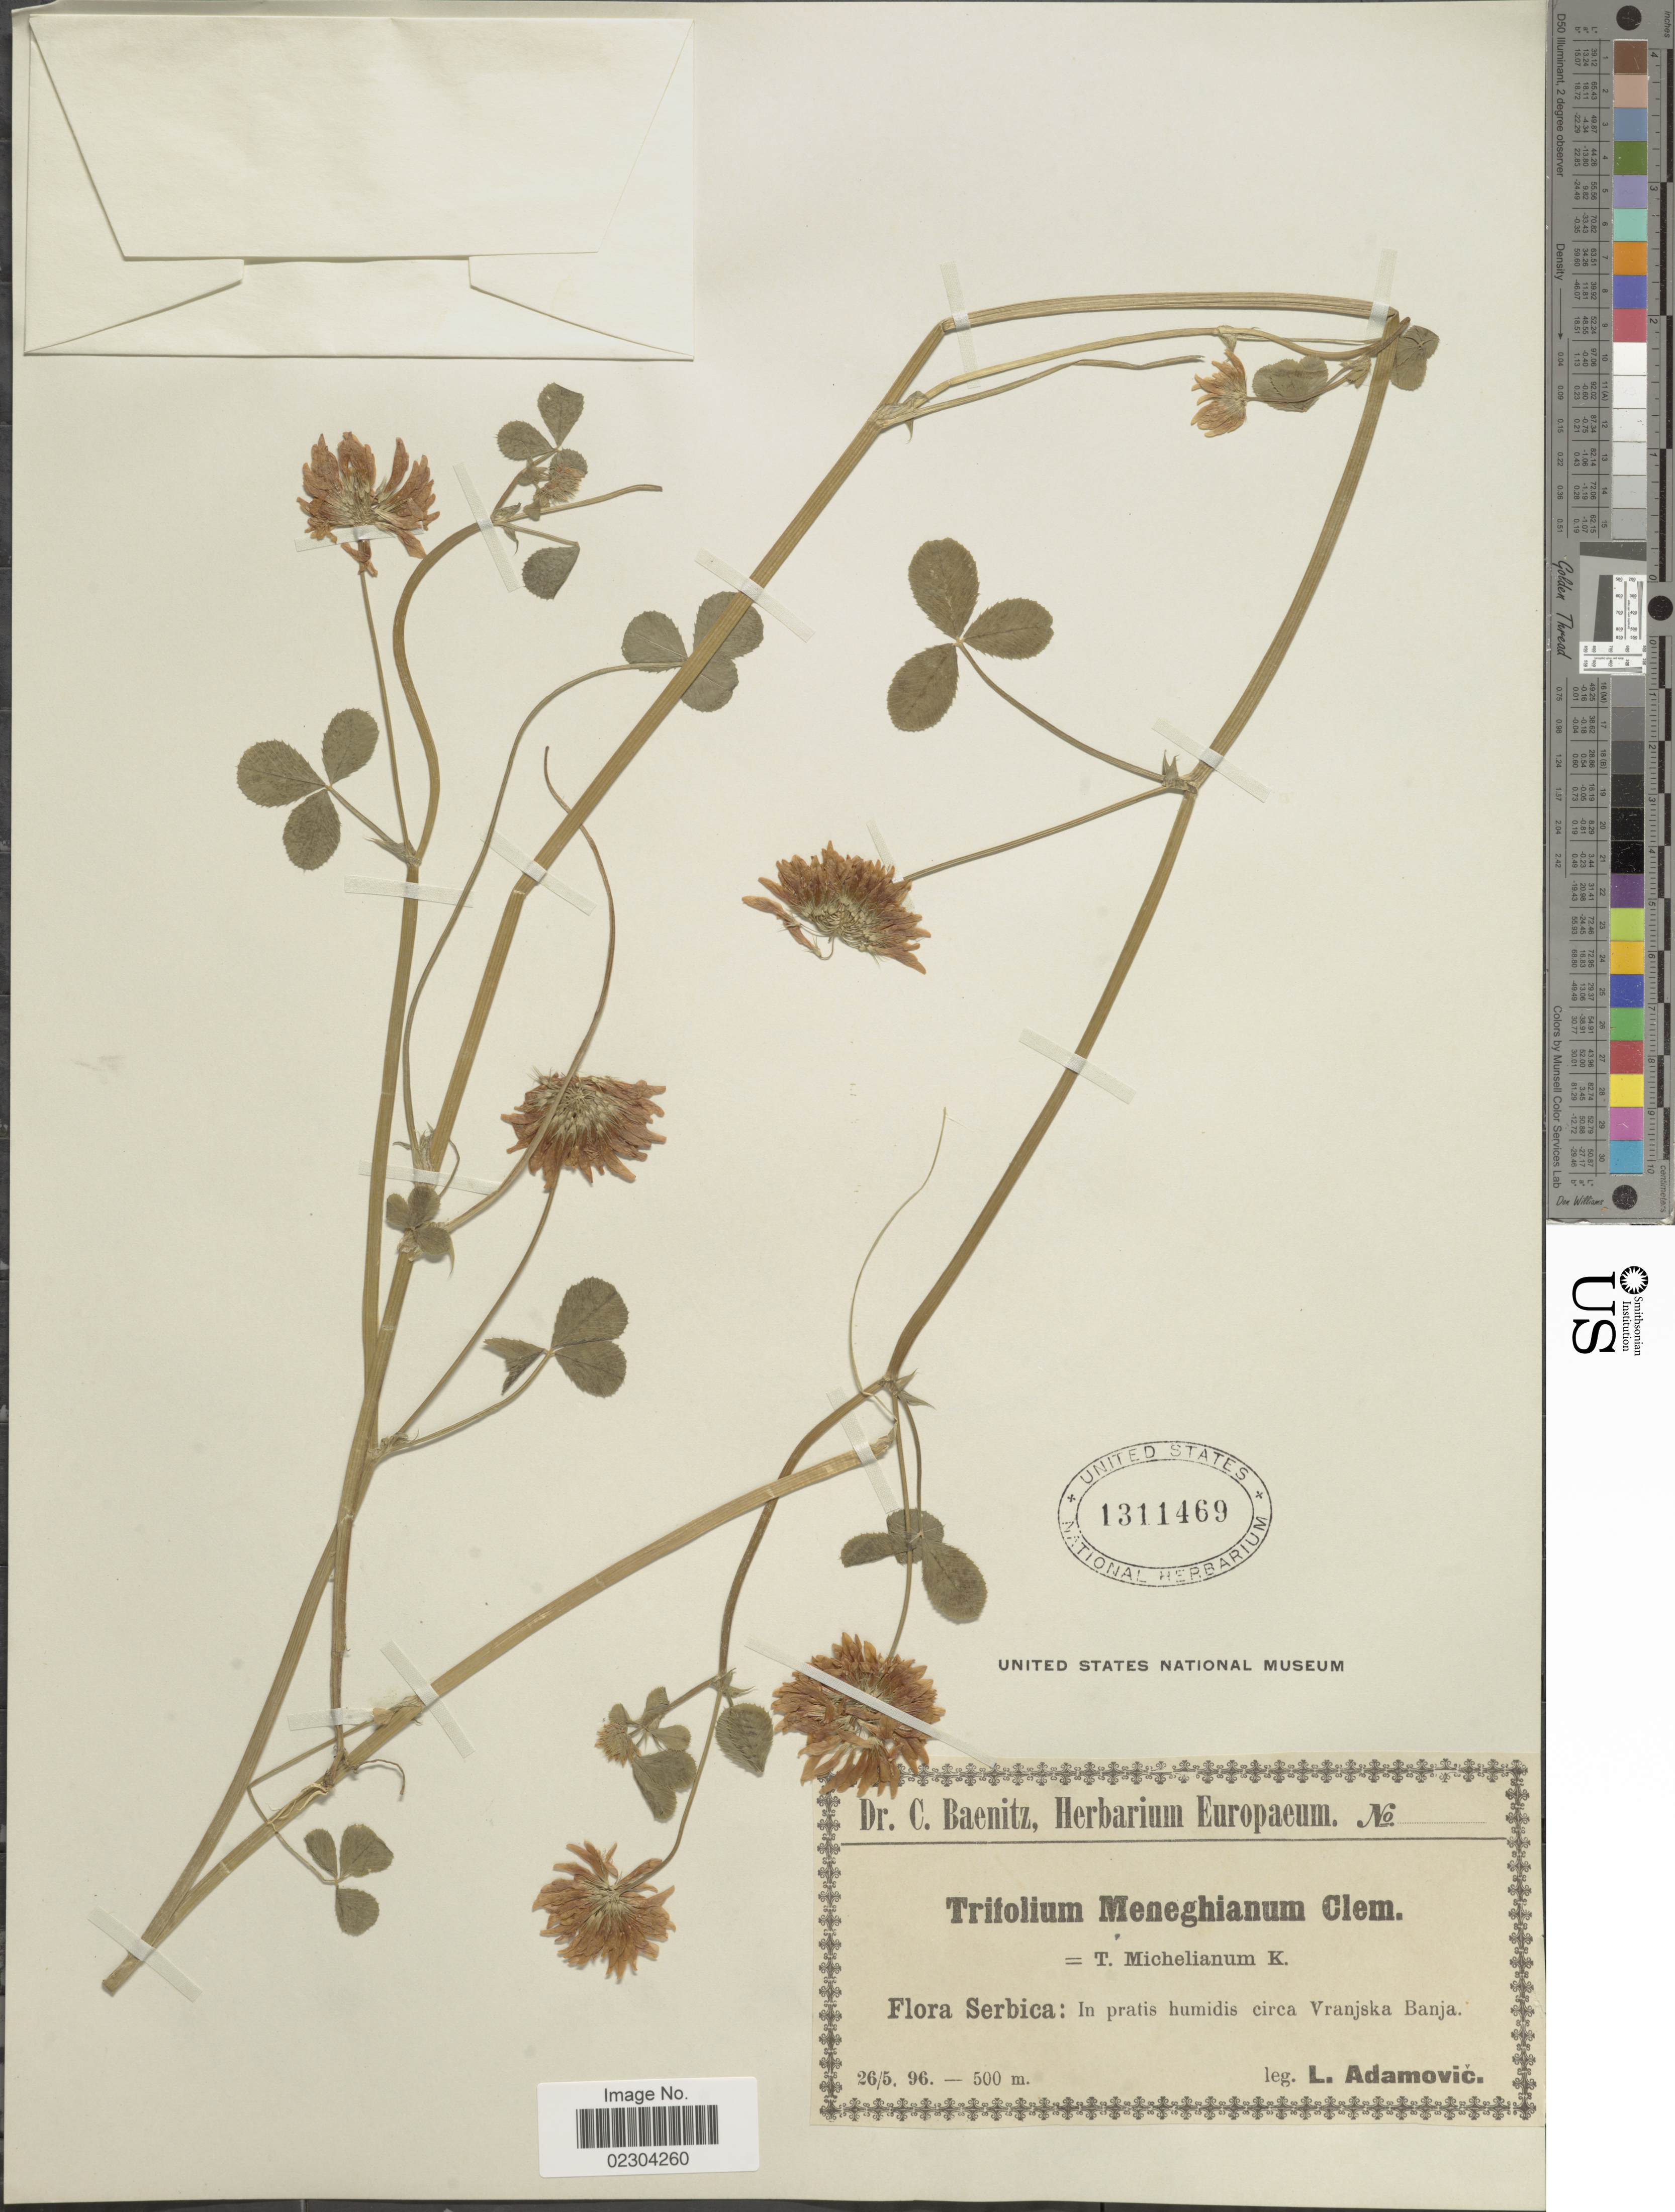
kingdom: Plantae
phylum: Tracheophyta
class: Magnoliopsida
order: Fabales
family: Fabaceae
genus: Trifolium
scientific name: Trifolium meneghinianum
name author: Clementi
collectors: L. Adamović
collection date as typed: Transcribed d/m/y: 26/5/96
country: Serbia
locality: Serbica: In partis humidis circa Vranjska Banja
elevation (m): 500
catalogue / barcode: US 1311469